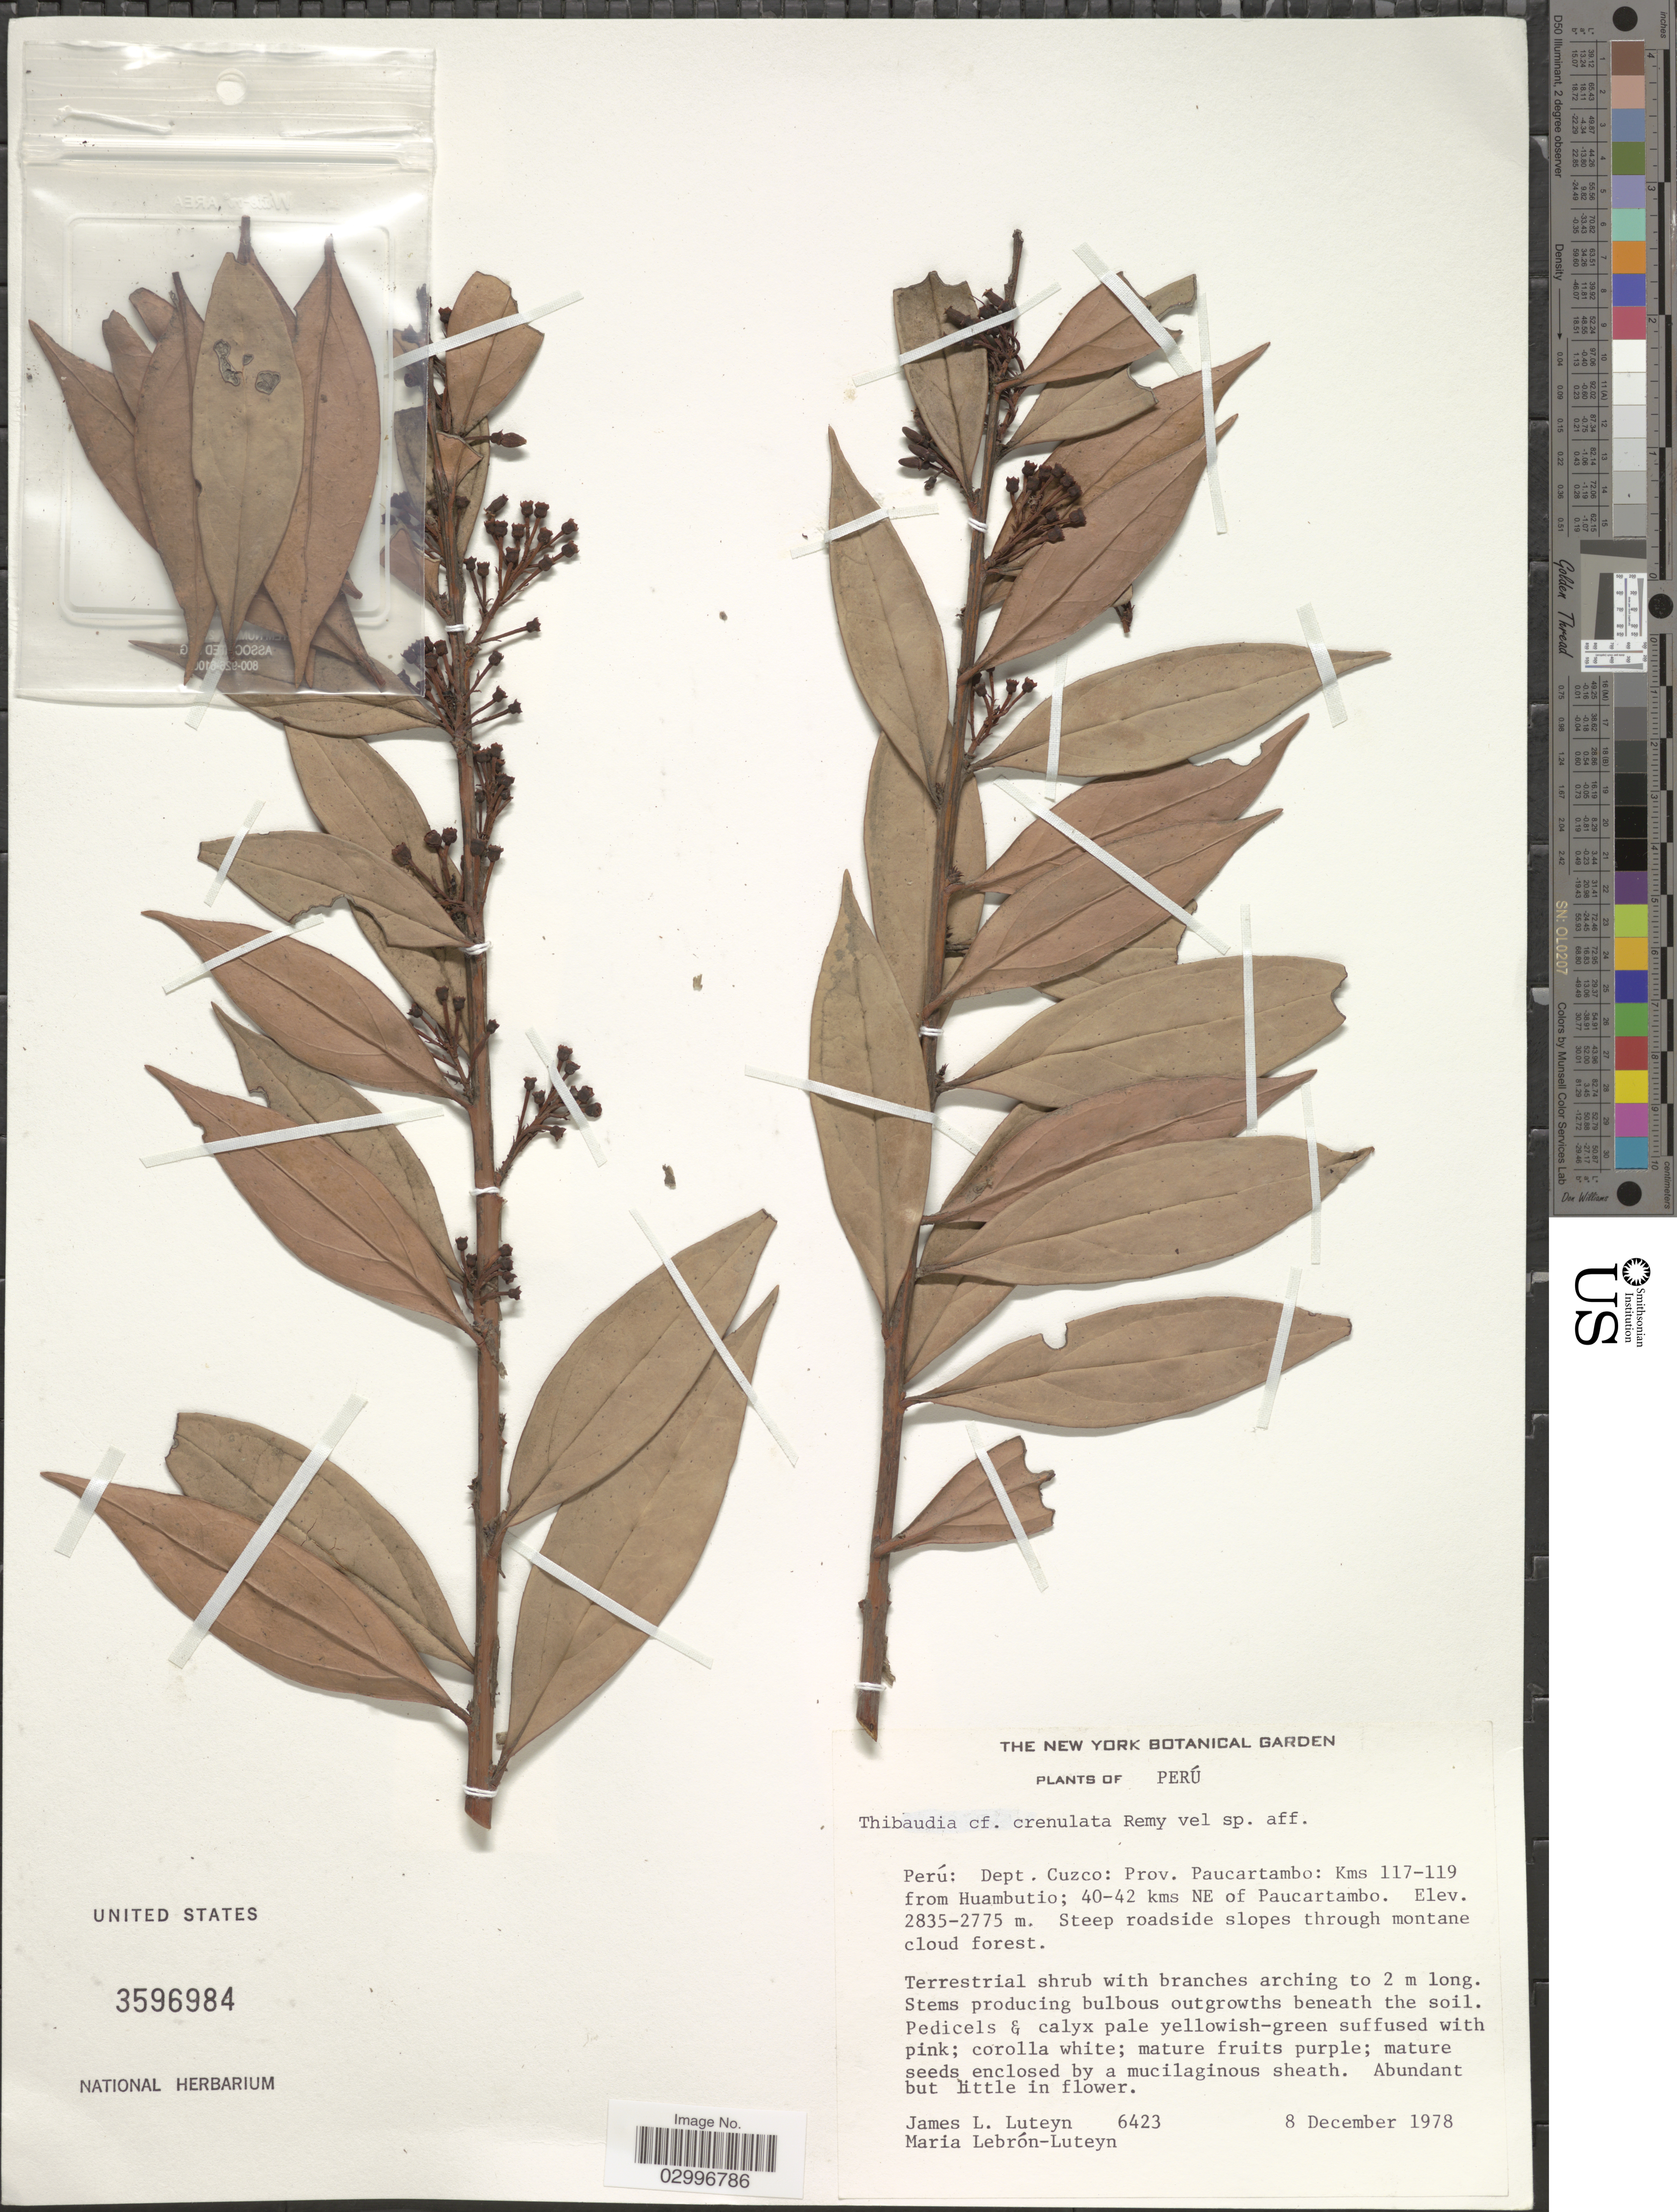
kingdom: Plantae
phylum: Tracheophyta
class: Magnoliopsida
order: Ericales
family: Ericaceae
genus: Thibaudia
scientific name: Thibaudia crenulata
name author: J. Rémy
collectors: J. Luteyn & M. L. Lebrón-Luteyn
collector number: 6423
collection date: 1978-12-08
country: Peru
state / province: Cusco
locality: Dept. Cuzco: prov. Paucartambo: Kms 117-119 from Huambutio; 40-42 kms NE of Paucartambo.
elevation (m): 2775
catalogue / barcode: US 3596984